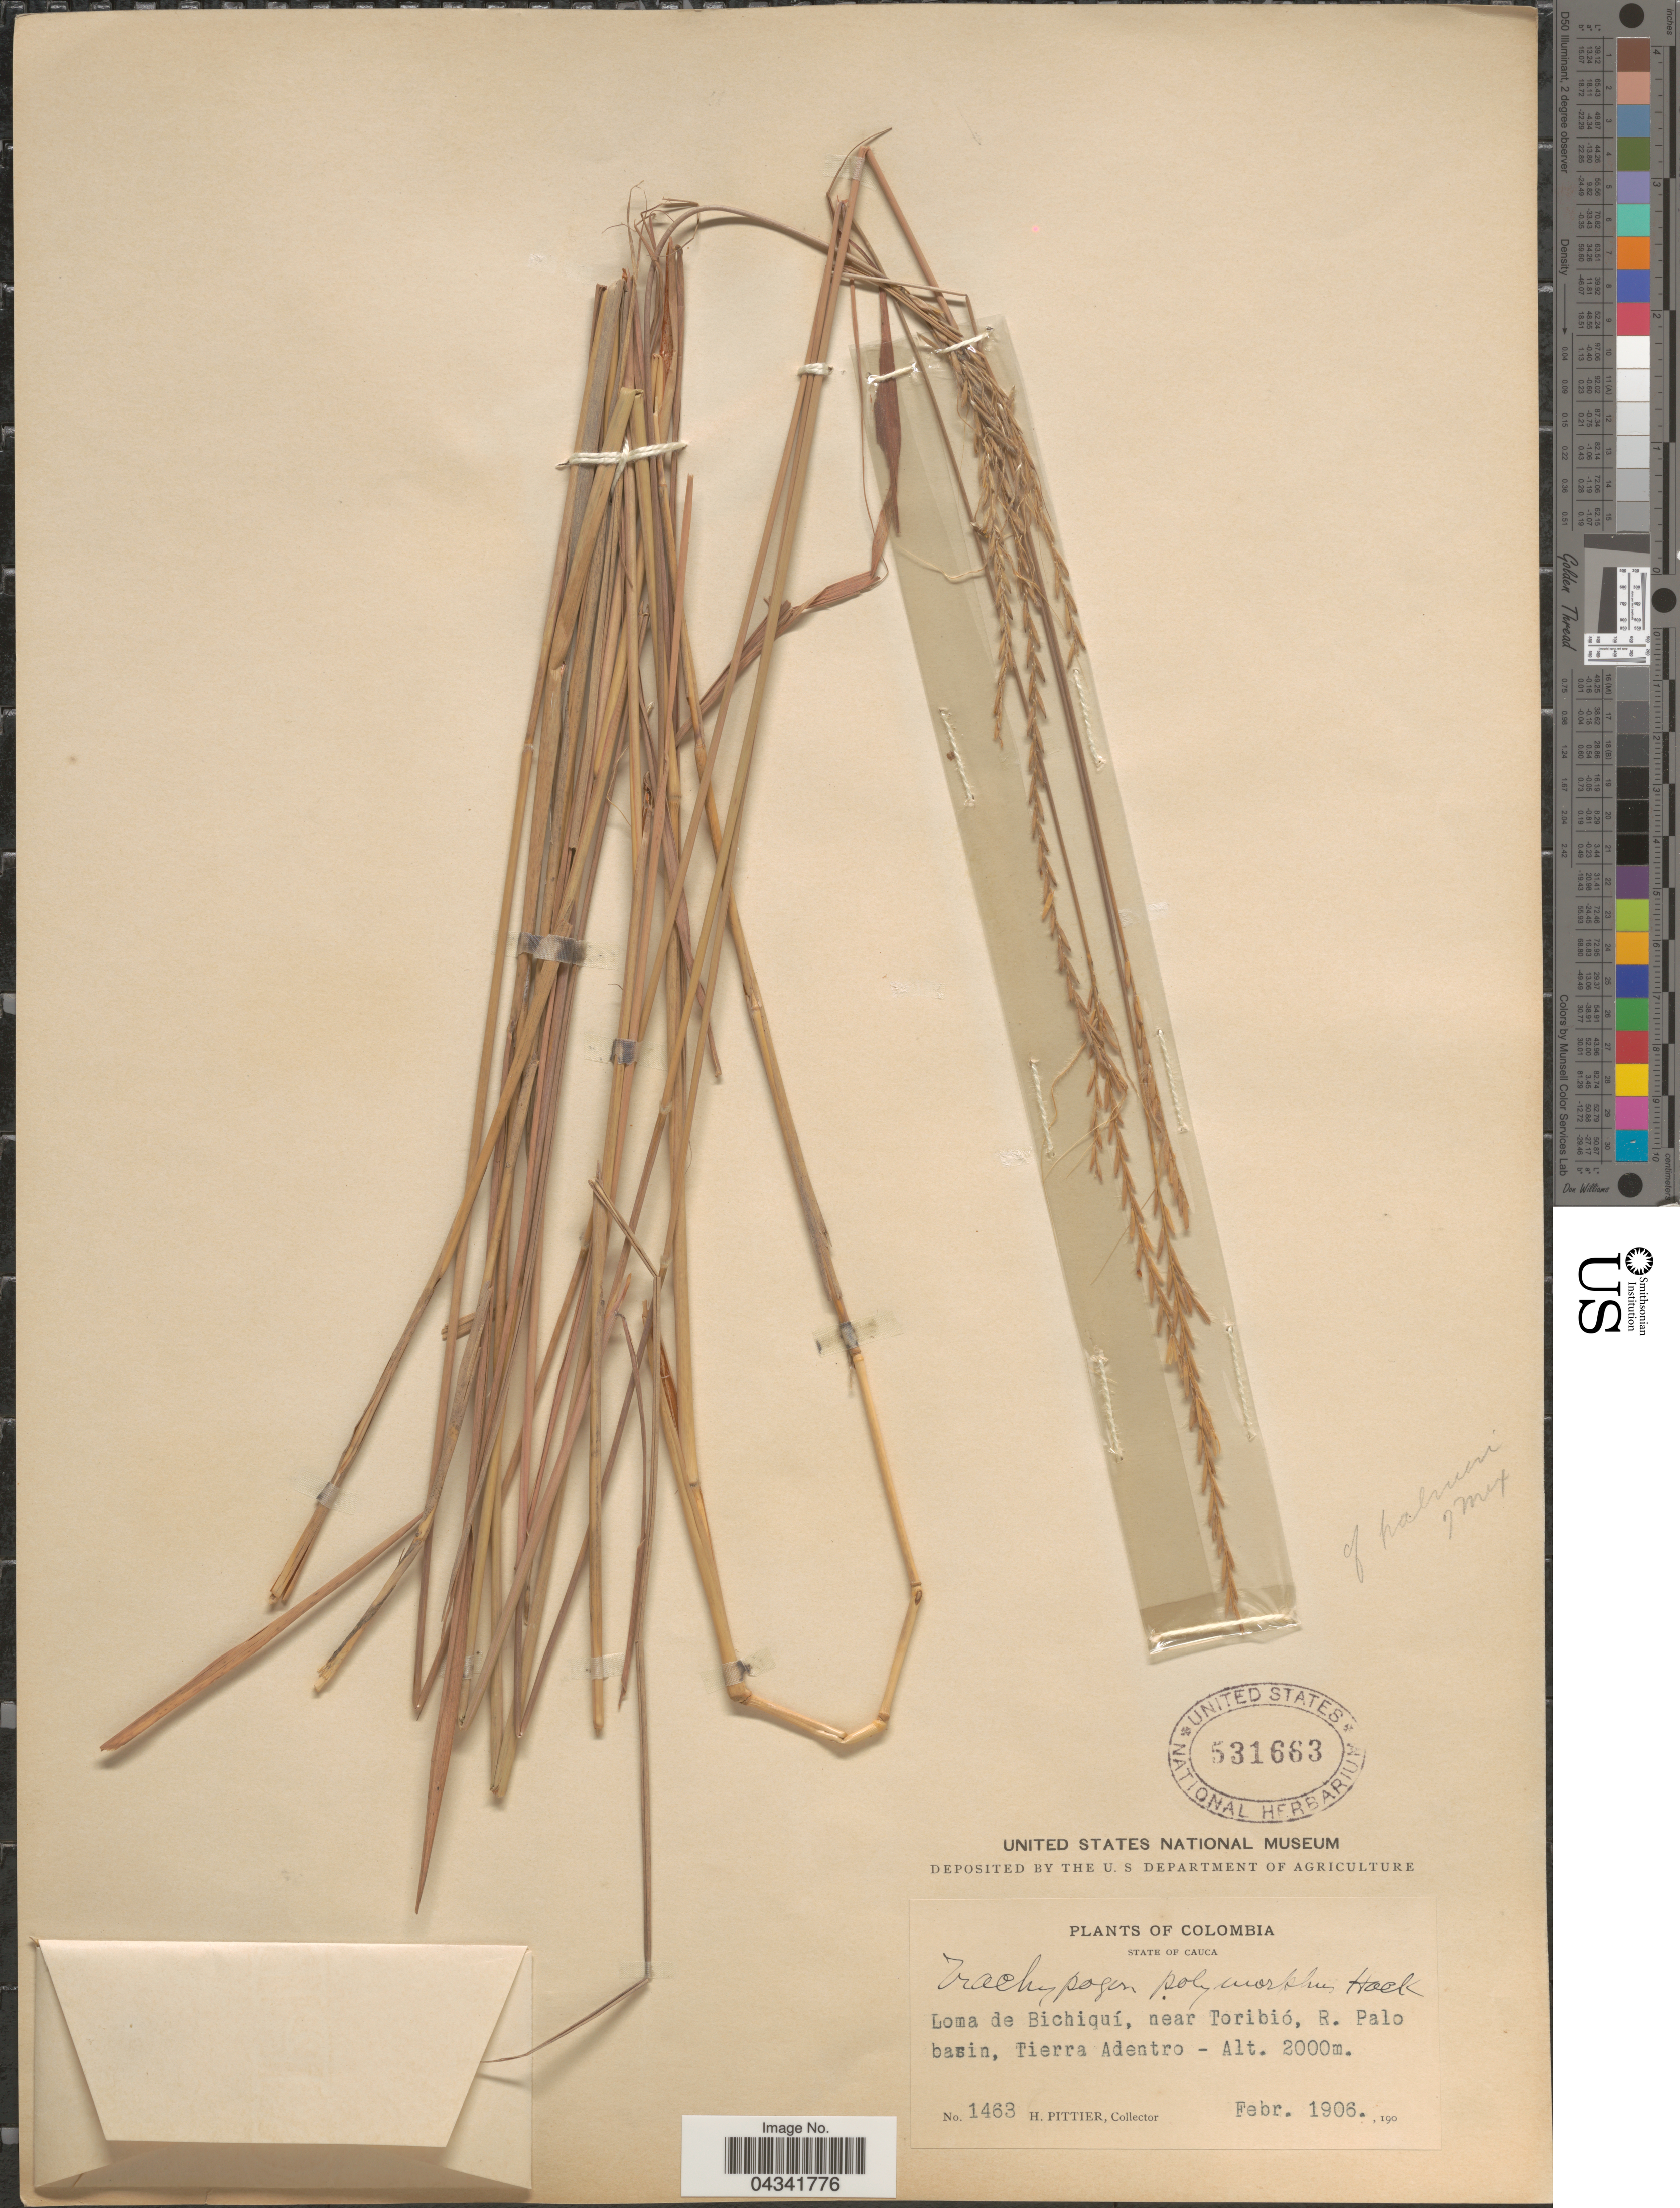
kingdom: Plantae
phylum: Tracheophyta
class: Liliopsida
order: Poales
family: Poaceae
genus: Trachypogon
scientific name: Trachypogon spicatus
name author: (L. f.) Kuntze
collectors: H. F. Pittier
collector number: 1463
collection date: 1906-02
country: Colombia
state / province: Cauca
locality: Loma de Bichiquí, near Toribió, R. Palo basin, Tierra Adentro.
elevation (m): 2000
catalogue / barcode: US 531663